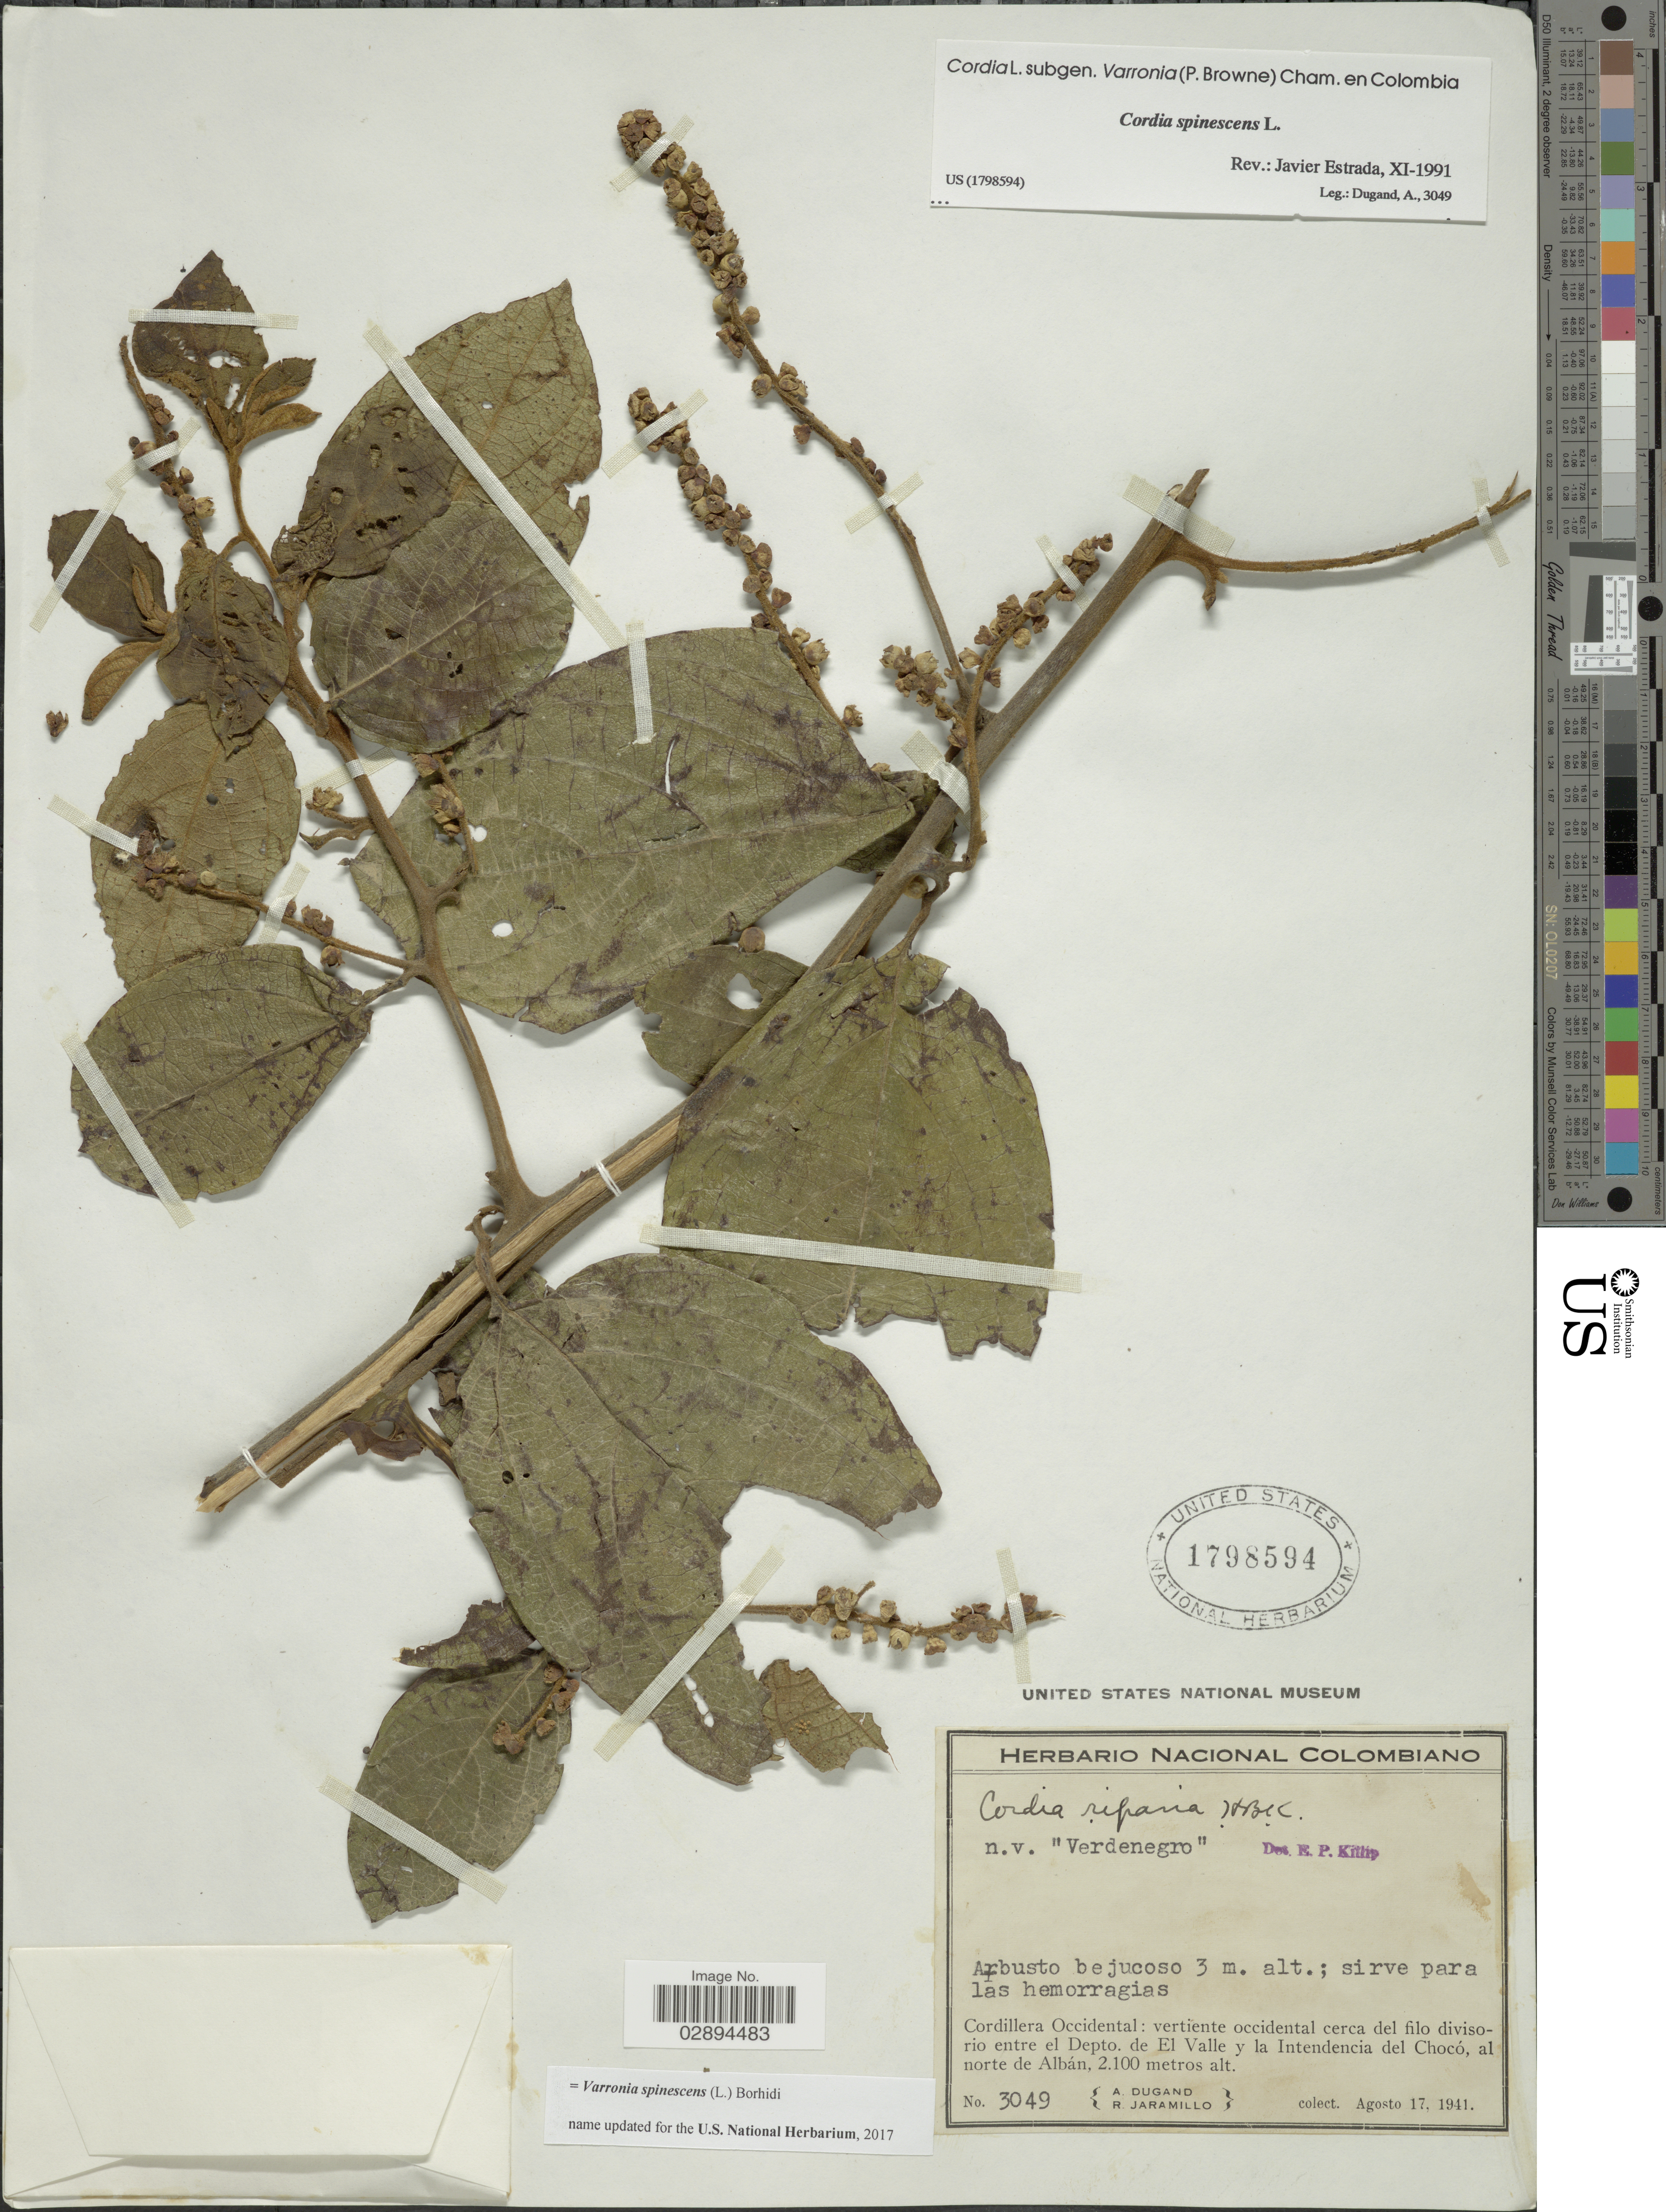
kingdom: Plantae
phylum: Tracheophyta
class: Magnoliopsida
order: Boraginales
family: Cordiaceae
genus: Varronia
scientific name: Varronia spinescens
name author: (L.) Borhidi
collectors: A. Dugand & R. Jaramillo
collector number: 3049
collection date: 1941-08-17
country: Colombia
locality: Cordillera Occidental: vertiente occidental cerca del filo divisorio entre el Depto. de El Valle y la Intendencia del Chocó, al norte de Albán.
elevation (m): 2100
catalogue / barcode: US 1798594